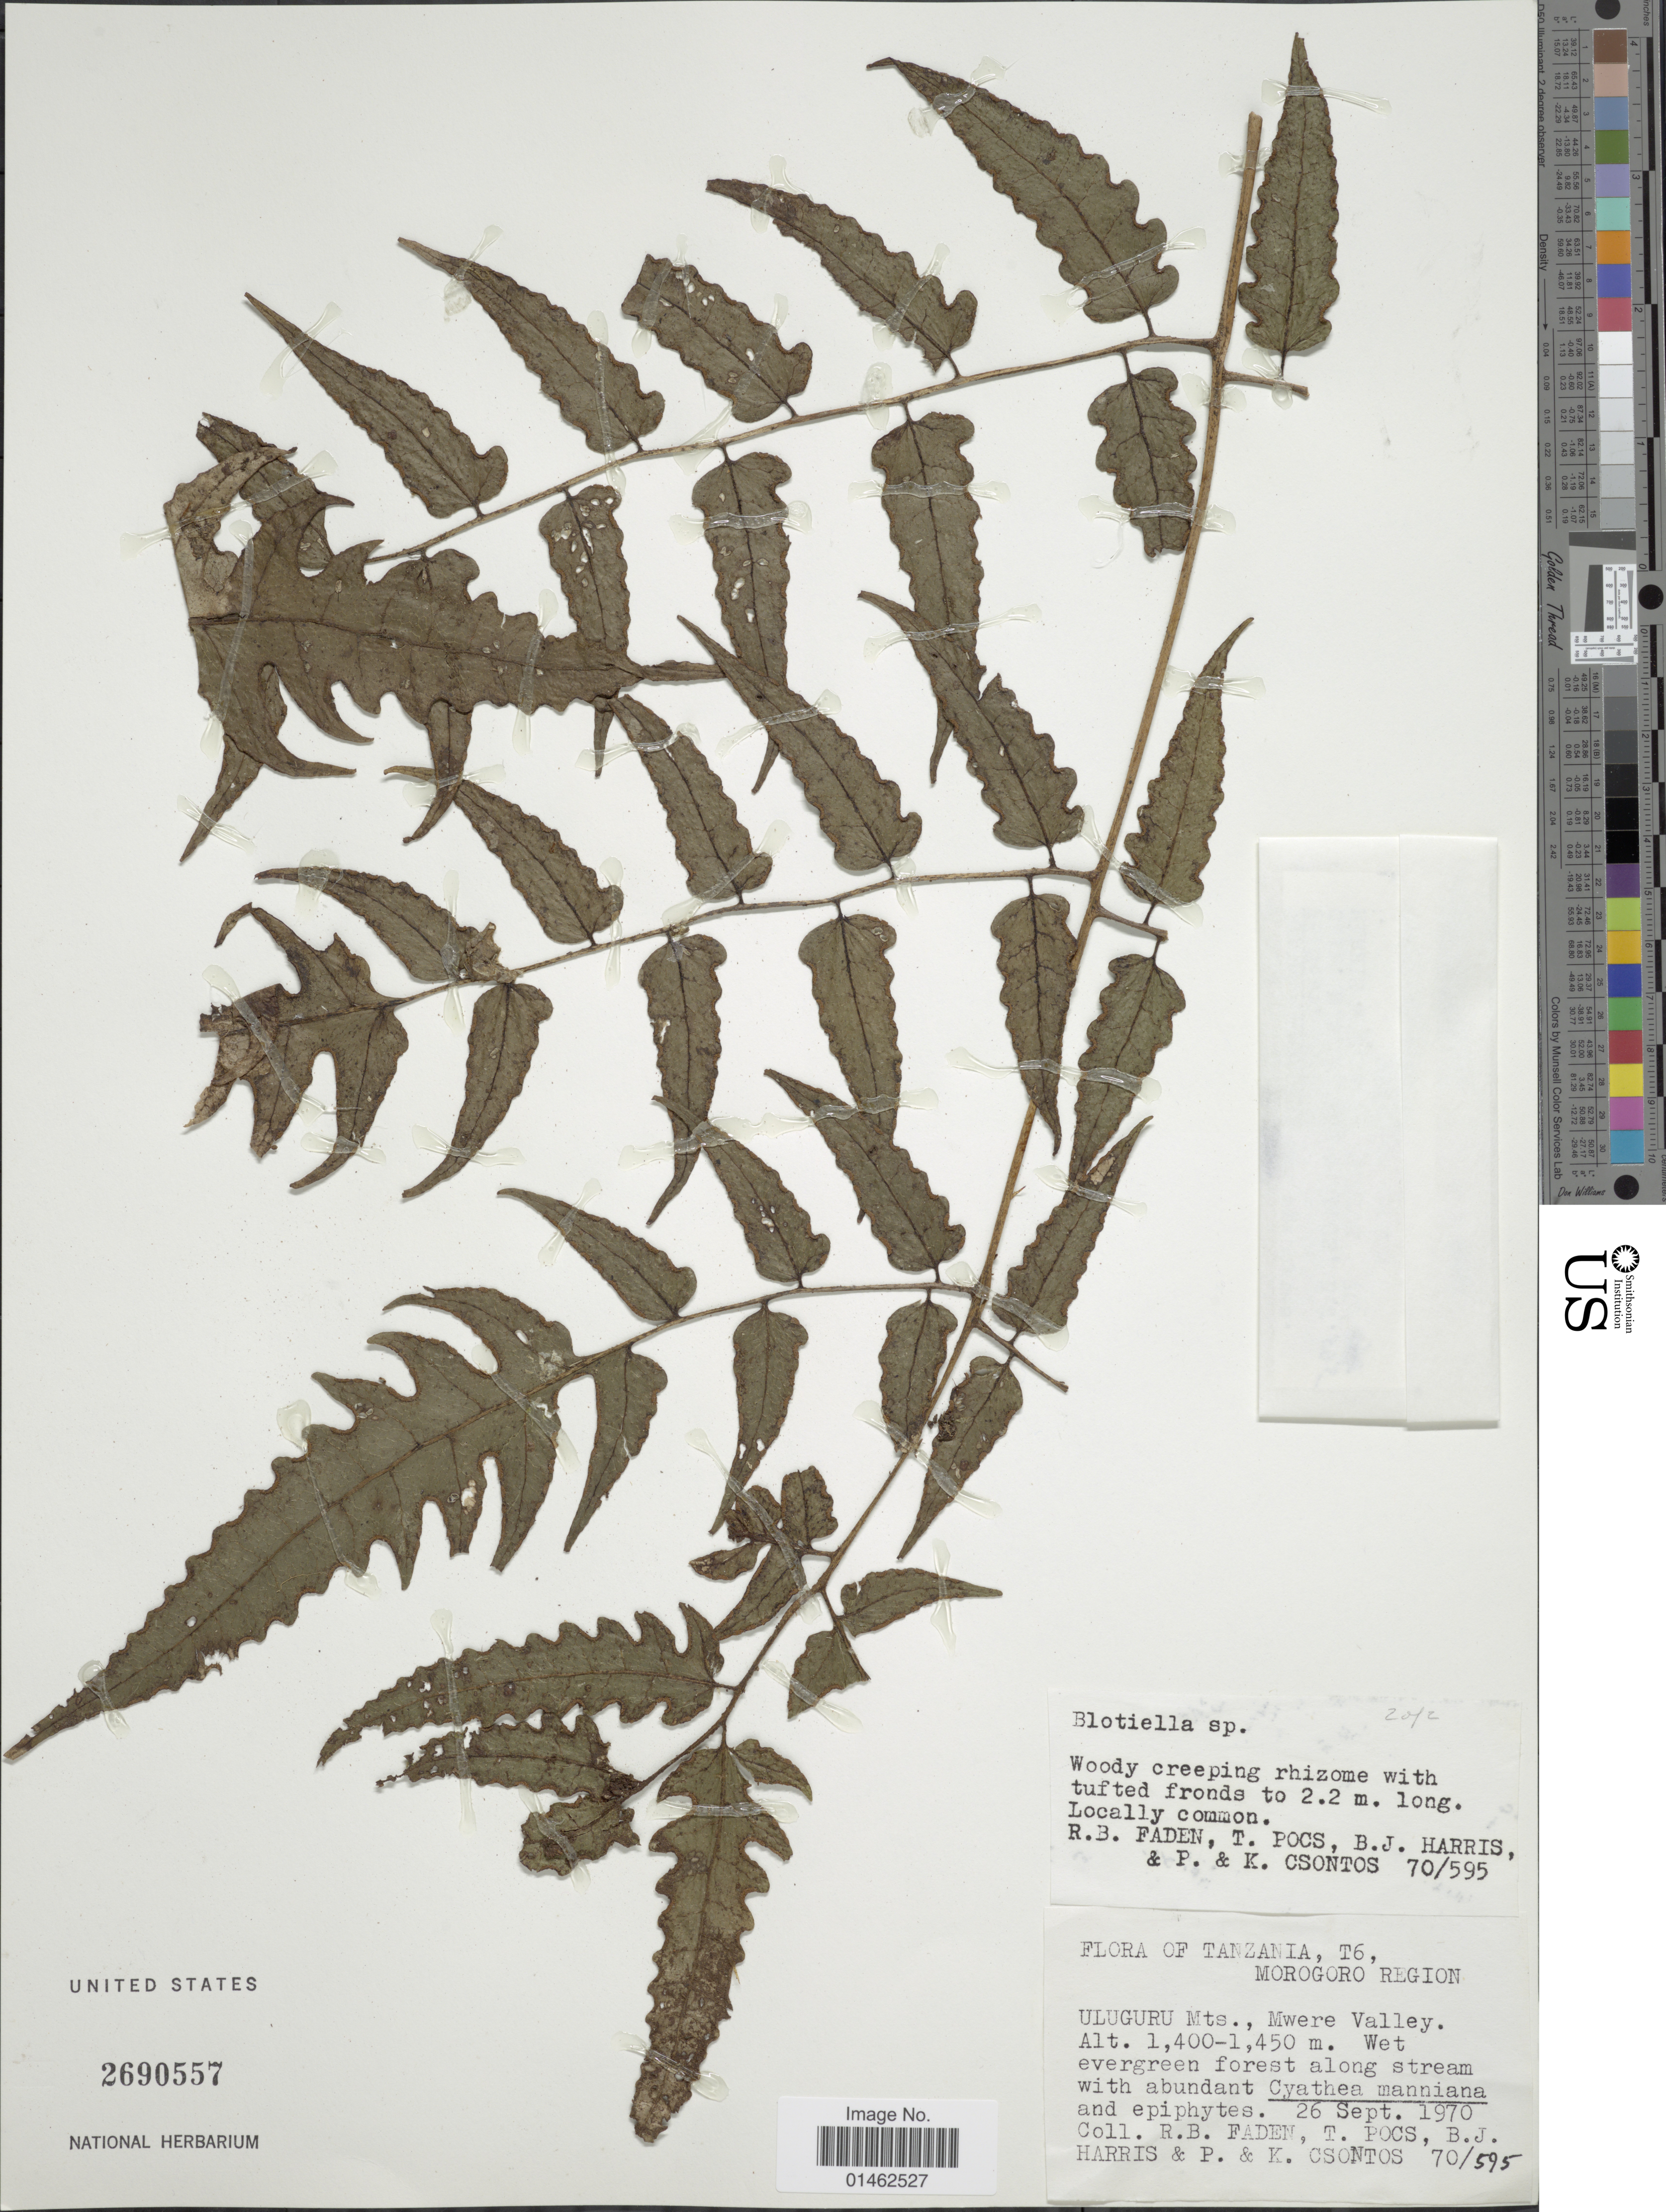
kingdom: Plantae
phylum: Tracheophyta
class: Polypodiopsida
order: Polypodiales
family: Dennstaedtiaceae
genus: Blotiella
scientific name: Blotiella stiptata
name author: (Alston) Faden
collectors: R. B. Faden, T. Pocs, B. J. Harris, P. Csontos & K. Csontos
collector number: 70/595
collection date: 1970-09-26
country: Tanzania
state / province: Morogoro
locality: T6, Morogoro Region, Uluguru Mts., Were Valley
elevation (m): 1400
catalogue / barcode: US 2690557